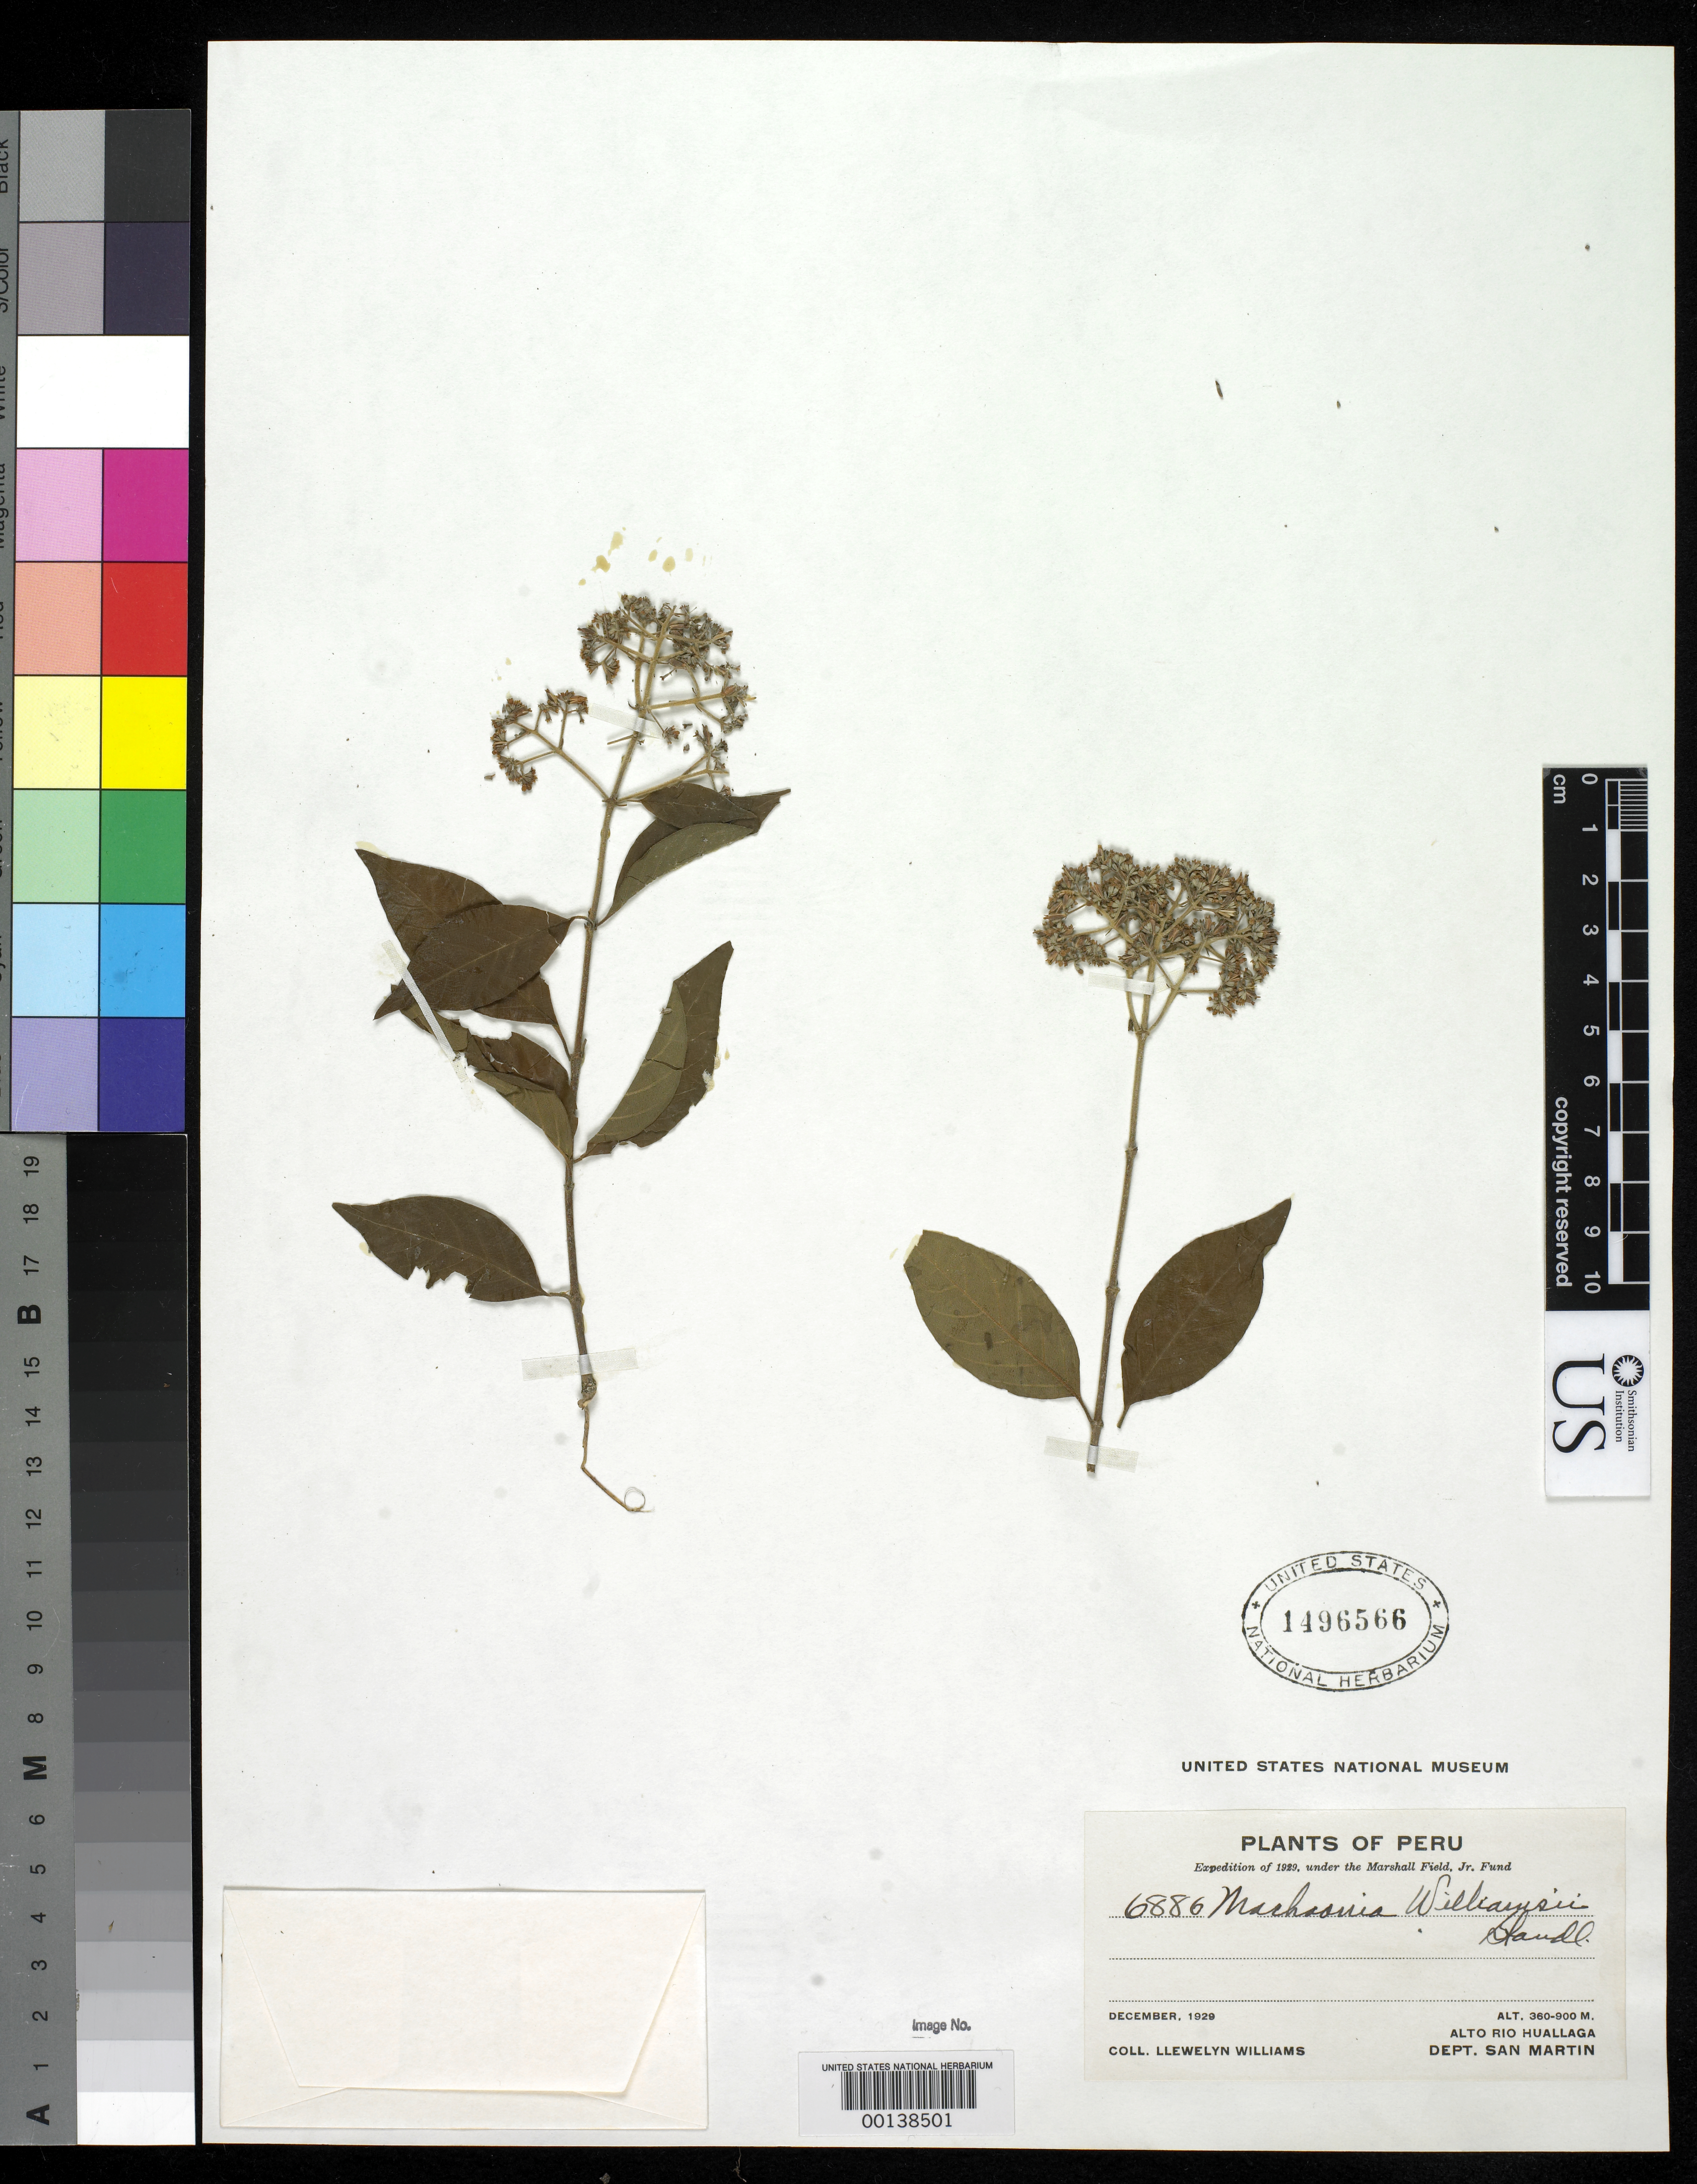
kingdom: Plantae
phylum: Tracheophyta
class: Magnoliopsida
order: Gentianales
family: Rubiaceae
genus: Machaonia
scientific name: Machaonia williamsii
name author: Standl.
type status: Isotype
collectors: Ll. Williams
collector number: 6886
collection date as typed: Dec 1929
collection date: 1929-12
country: Peru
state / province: San Martín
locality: Alto Rio Huallago.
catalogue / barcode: US 1496566